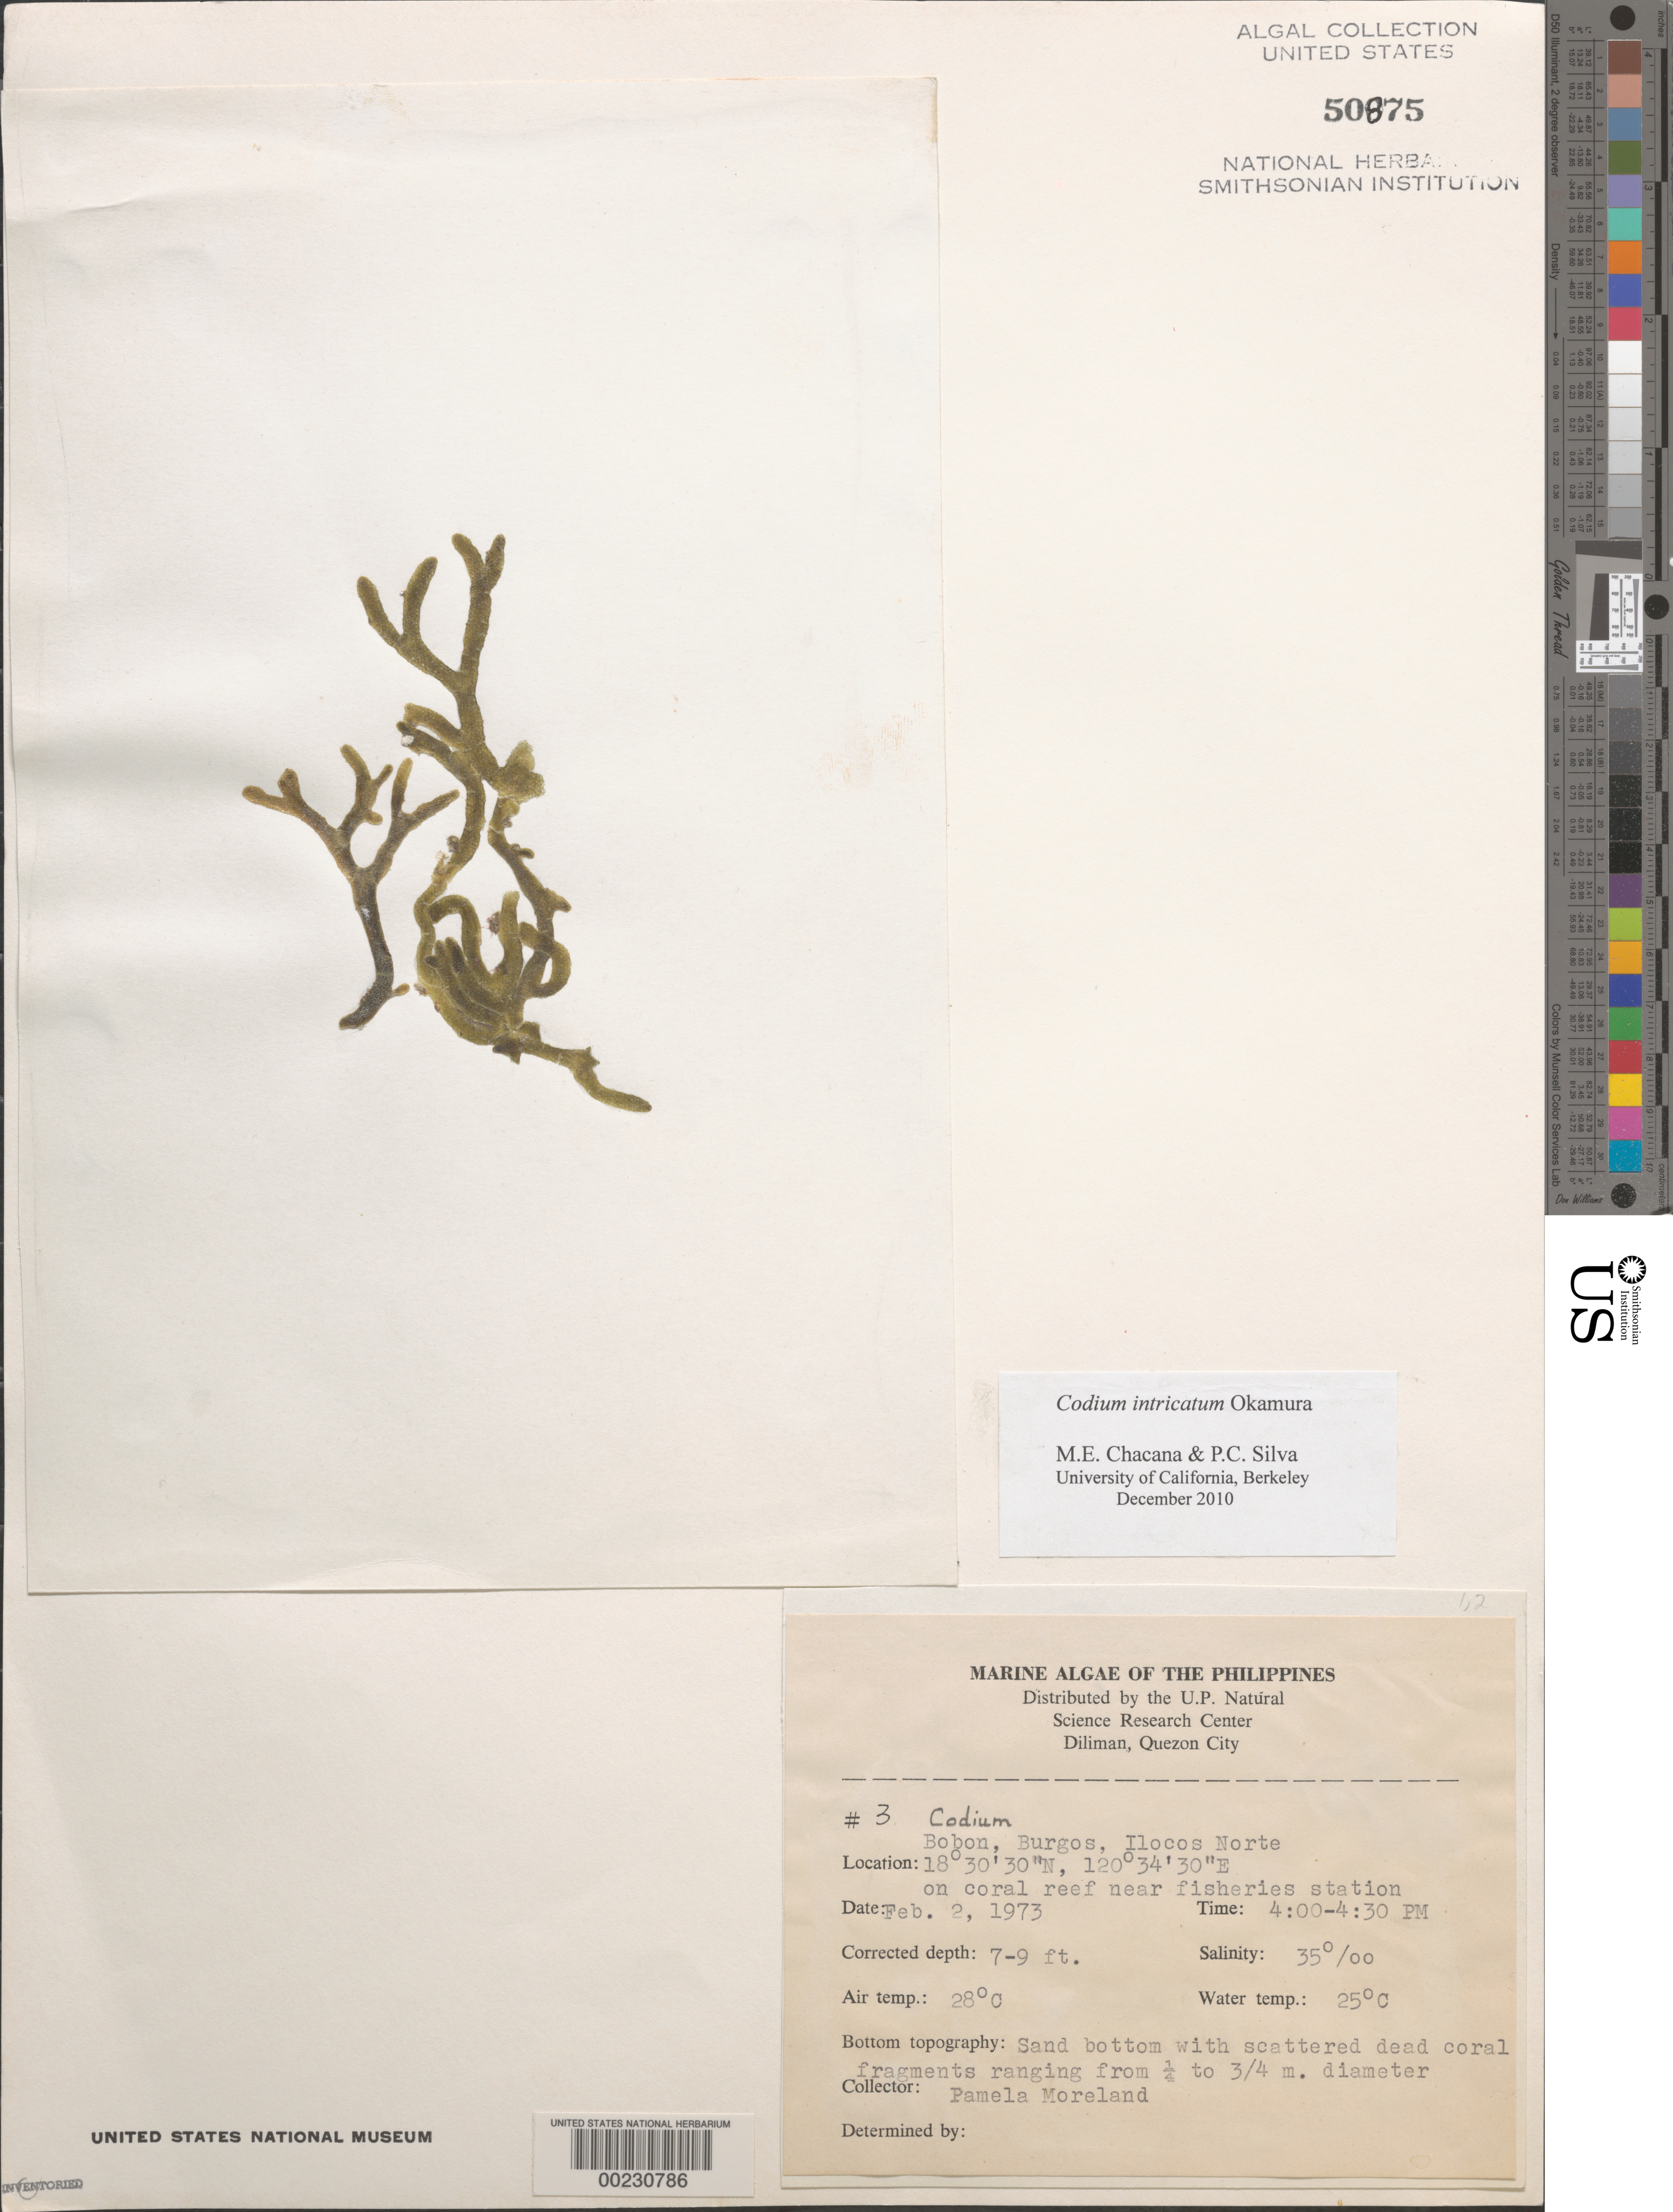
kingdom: Plantae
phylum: Chlorophyta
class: Ulvophyceae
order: Bryopsidales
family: Codiaceae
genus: Codium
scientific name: Codium intricatum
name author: Okamura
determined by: Chacana, M. E.; Silva, P. C.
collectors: P. Moreland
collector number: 3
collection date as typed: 02 Feb 1973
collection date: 1973-02-02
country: Philippines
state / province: Ilocos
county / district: Ilocos Norte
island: Luzon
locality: Bobon, Burgos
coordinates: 18 30'30"N, 120 34'30"E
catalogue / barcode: US 50875